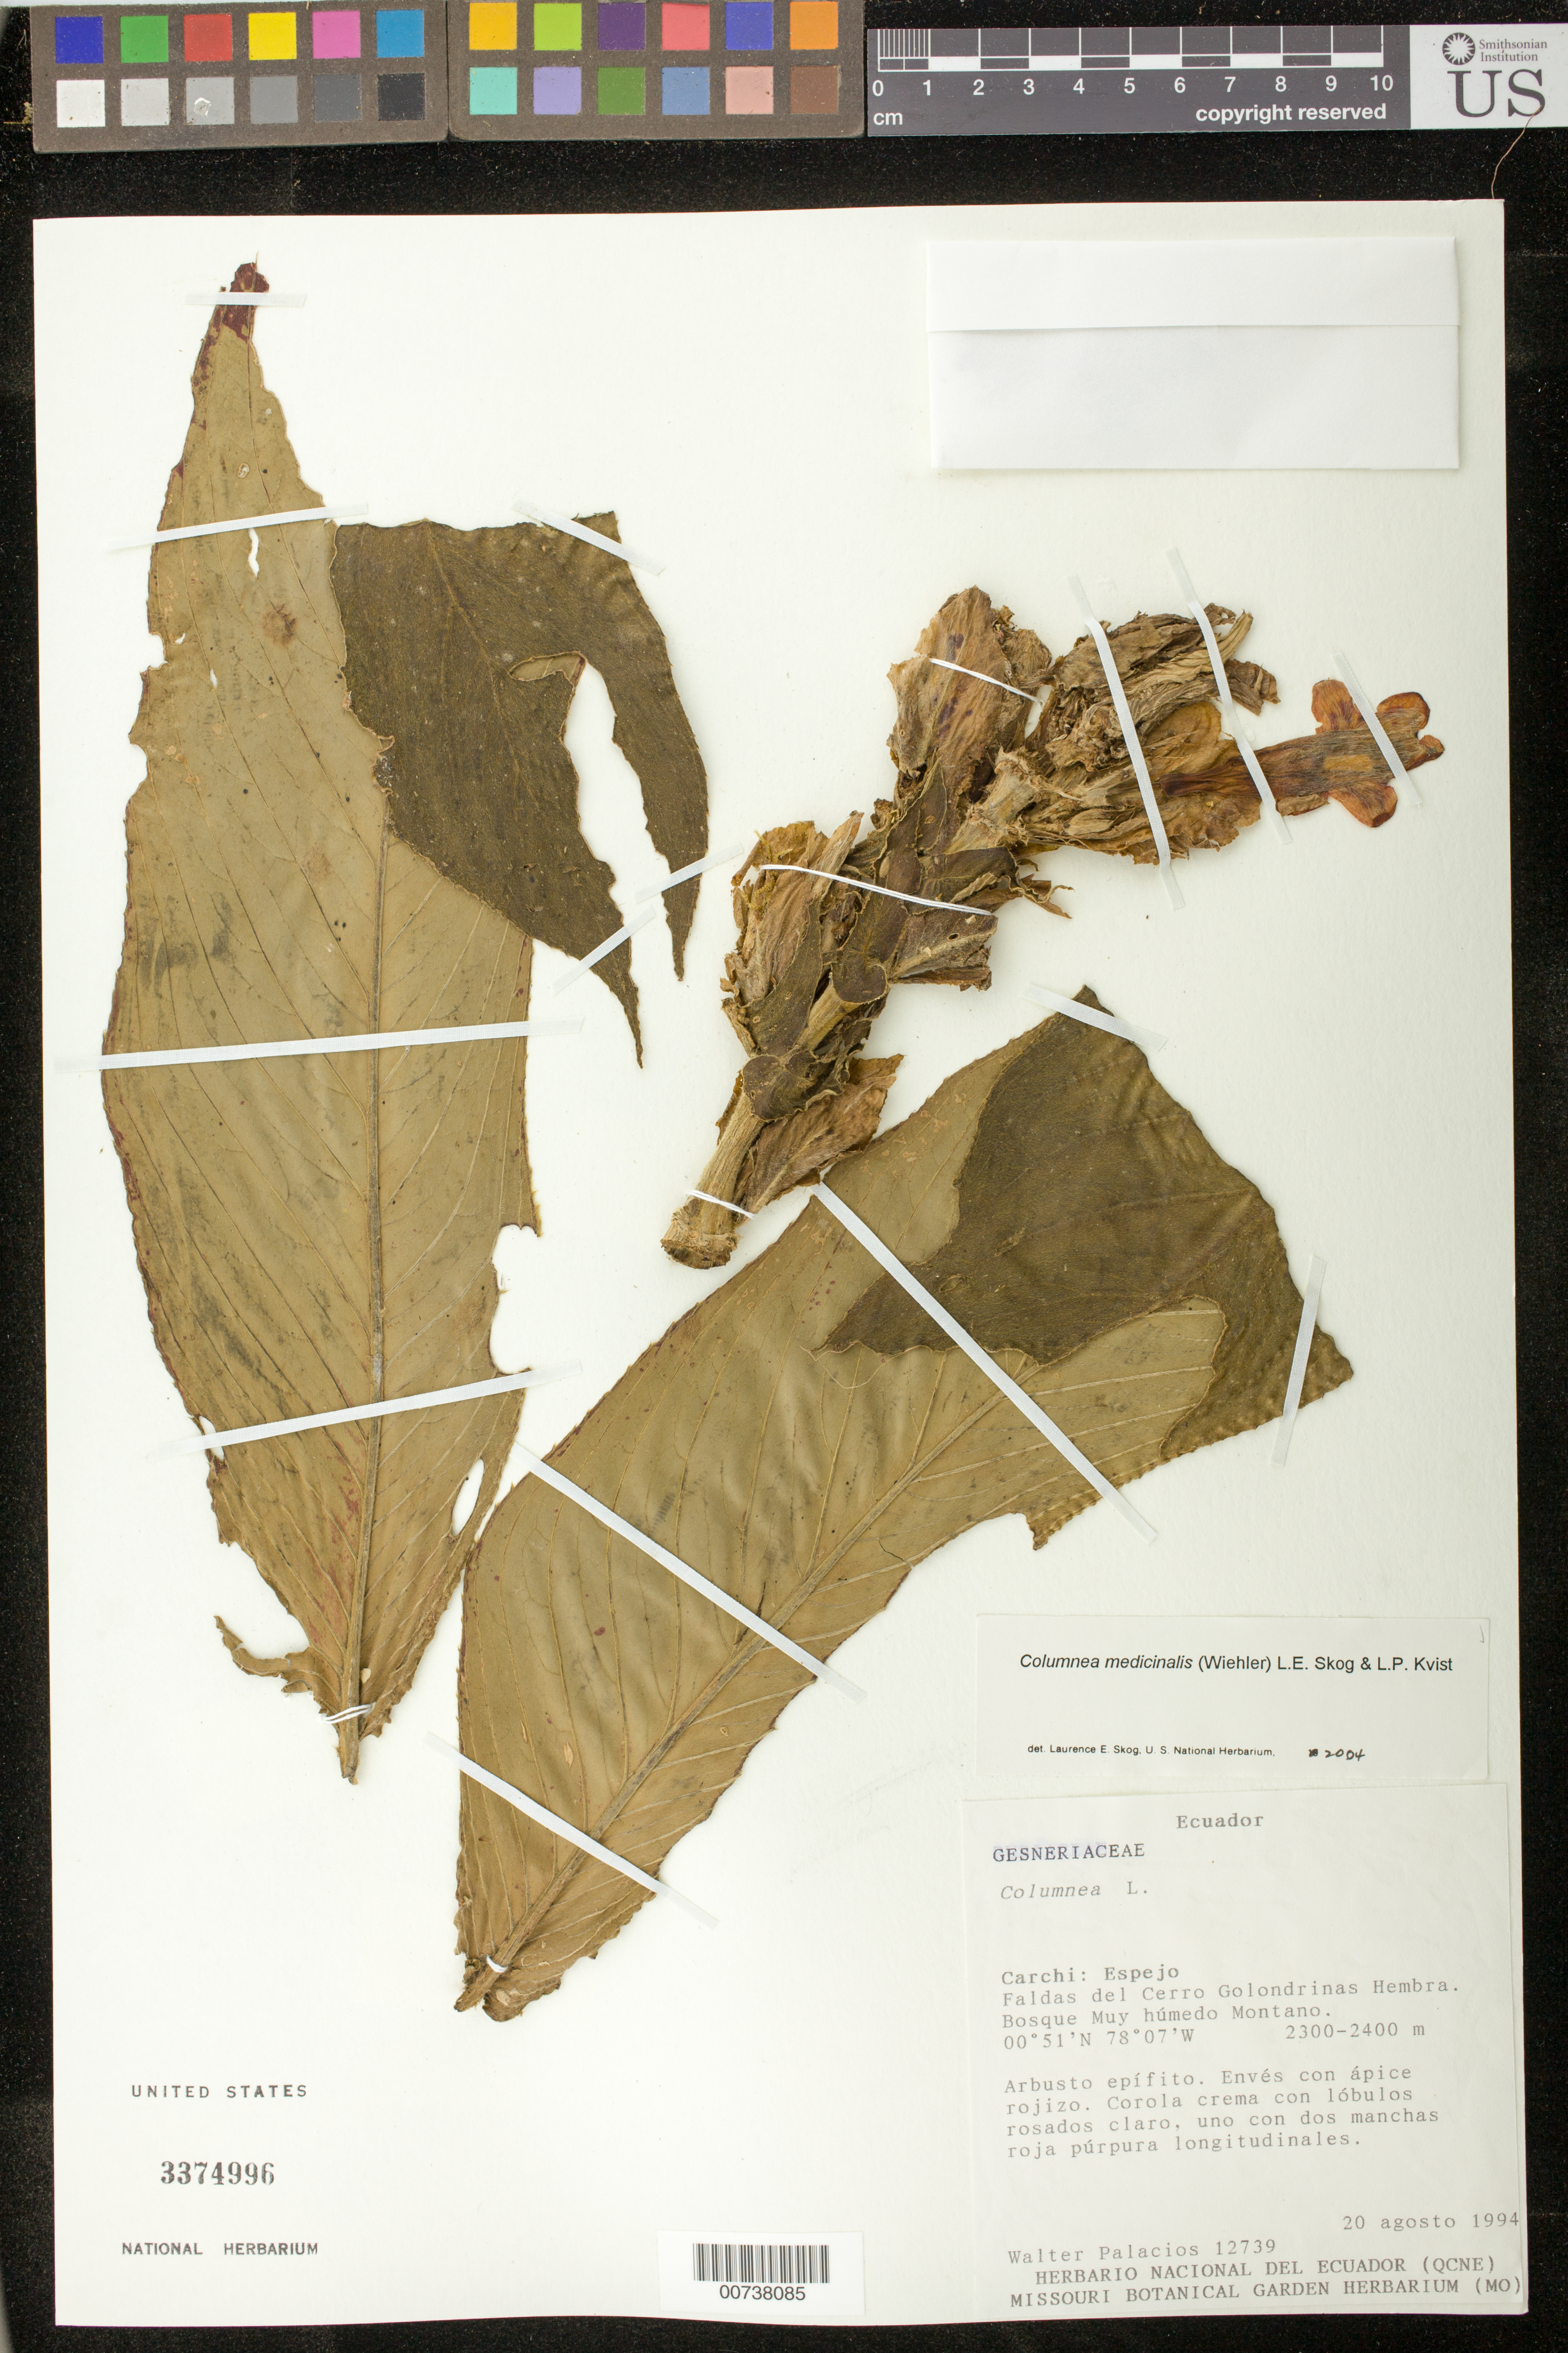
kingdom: Plantae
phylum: Tracheophyta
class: Magnoliopsida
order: Lamiales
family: Gesneriaceae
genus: Columnea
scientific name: Columnea medicinalis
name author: (Wiehler) L.E. Skog & L.P. Kvist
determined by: Skog, Laurence E.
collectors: W. Palacios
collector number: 12739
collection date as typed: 20 Aug 1994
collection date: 1994-08-20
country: Ecuador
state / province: Carchi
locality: Espejo; Faldas del Cerro Golondrinas Hembra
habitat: Bosque muy húmedo montano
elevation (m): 2300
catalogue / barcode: US 3374996